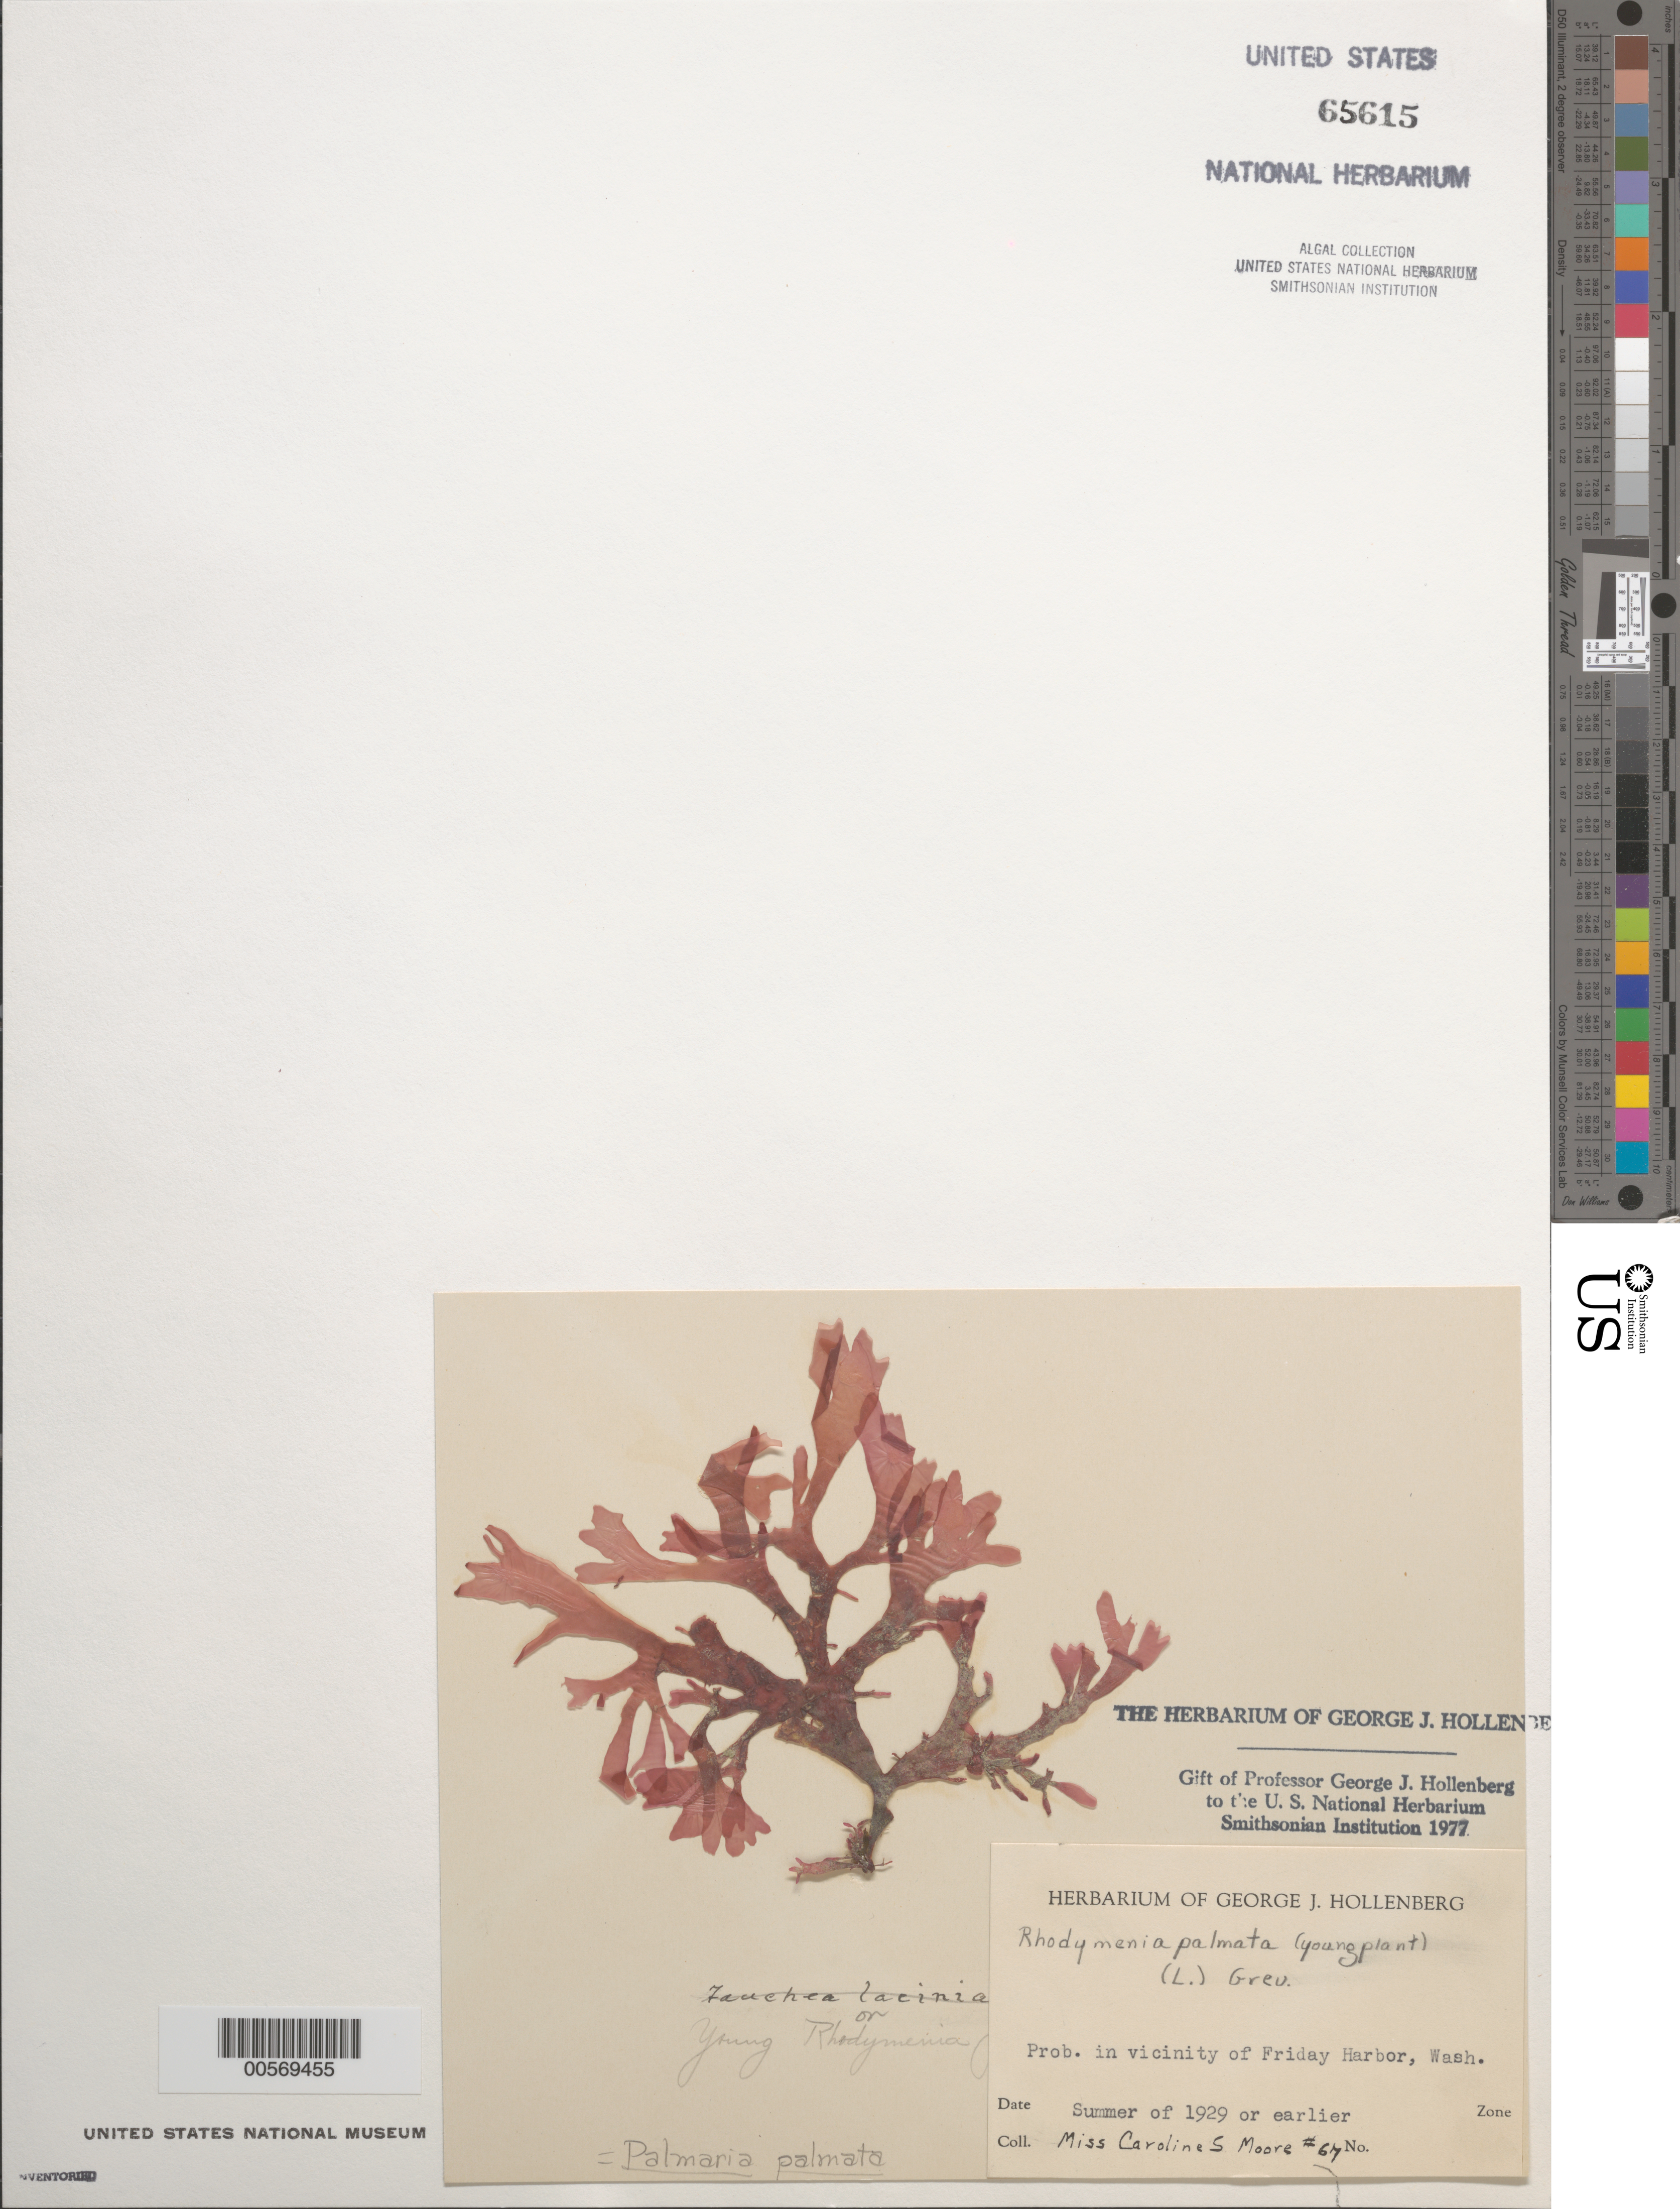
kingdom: Plantae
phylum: Rhodophyta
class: Florideophyceae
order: Palmariales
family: Palmariaceae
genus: Palmaria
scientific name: Palmaria palmata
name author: (L.) F. Weber & D. Mohr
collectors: C. Moore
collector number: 67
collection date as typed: Sum 1929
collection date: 1929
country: United States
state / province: Washington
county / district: San Juan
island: San Juan Island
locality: Probably Friday Harbor area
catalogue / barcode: US 65615